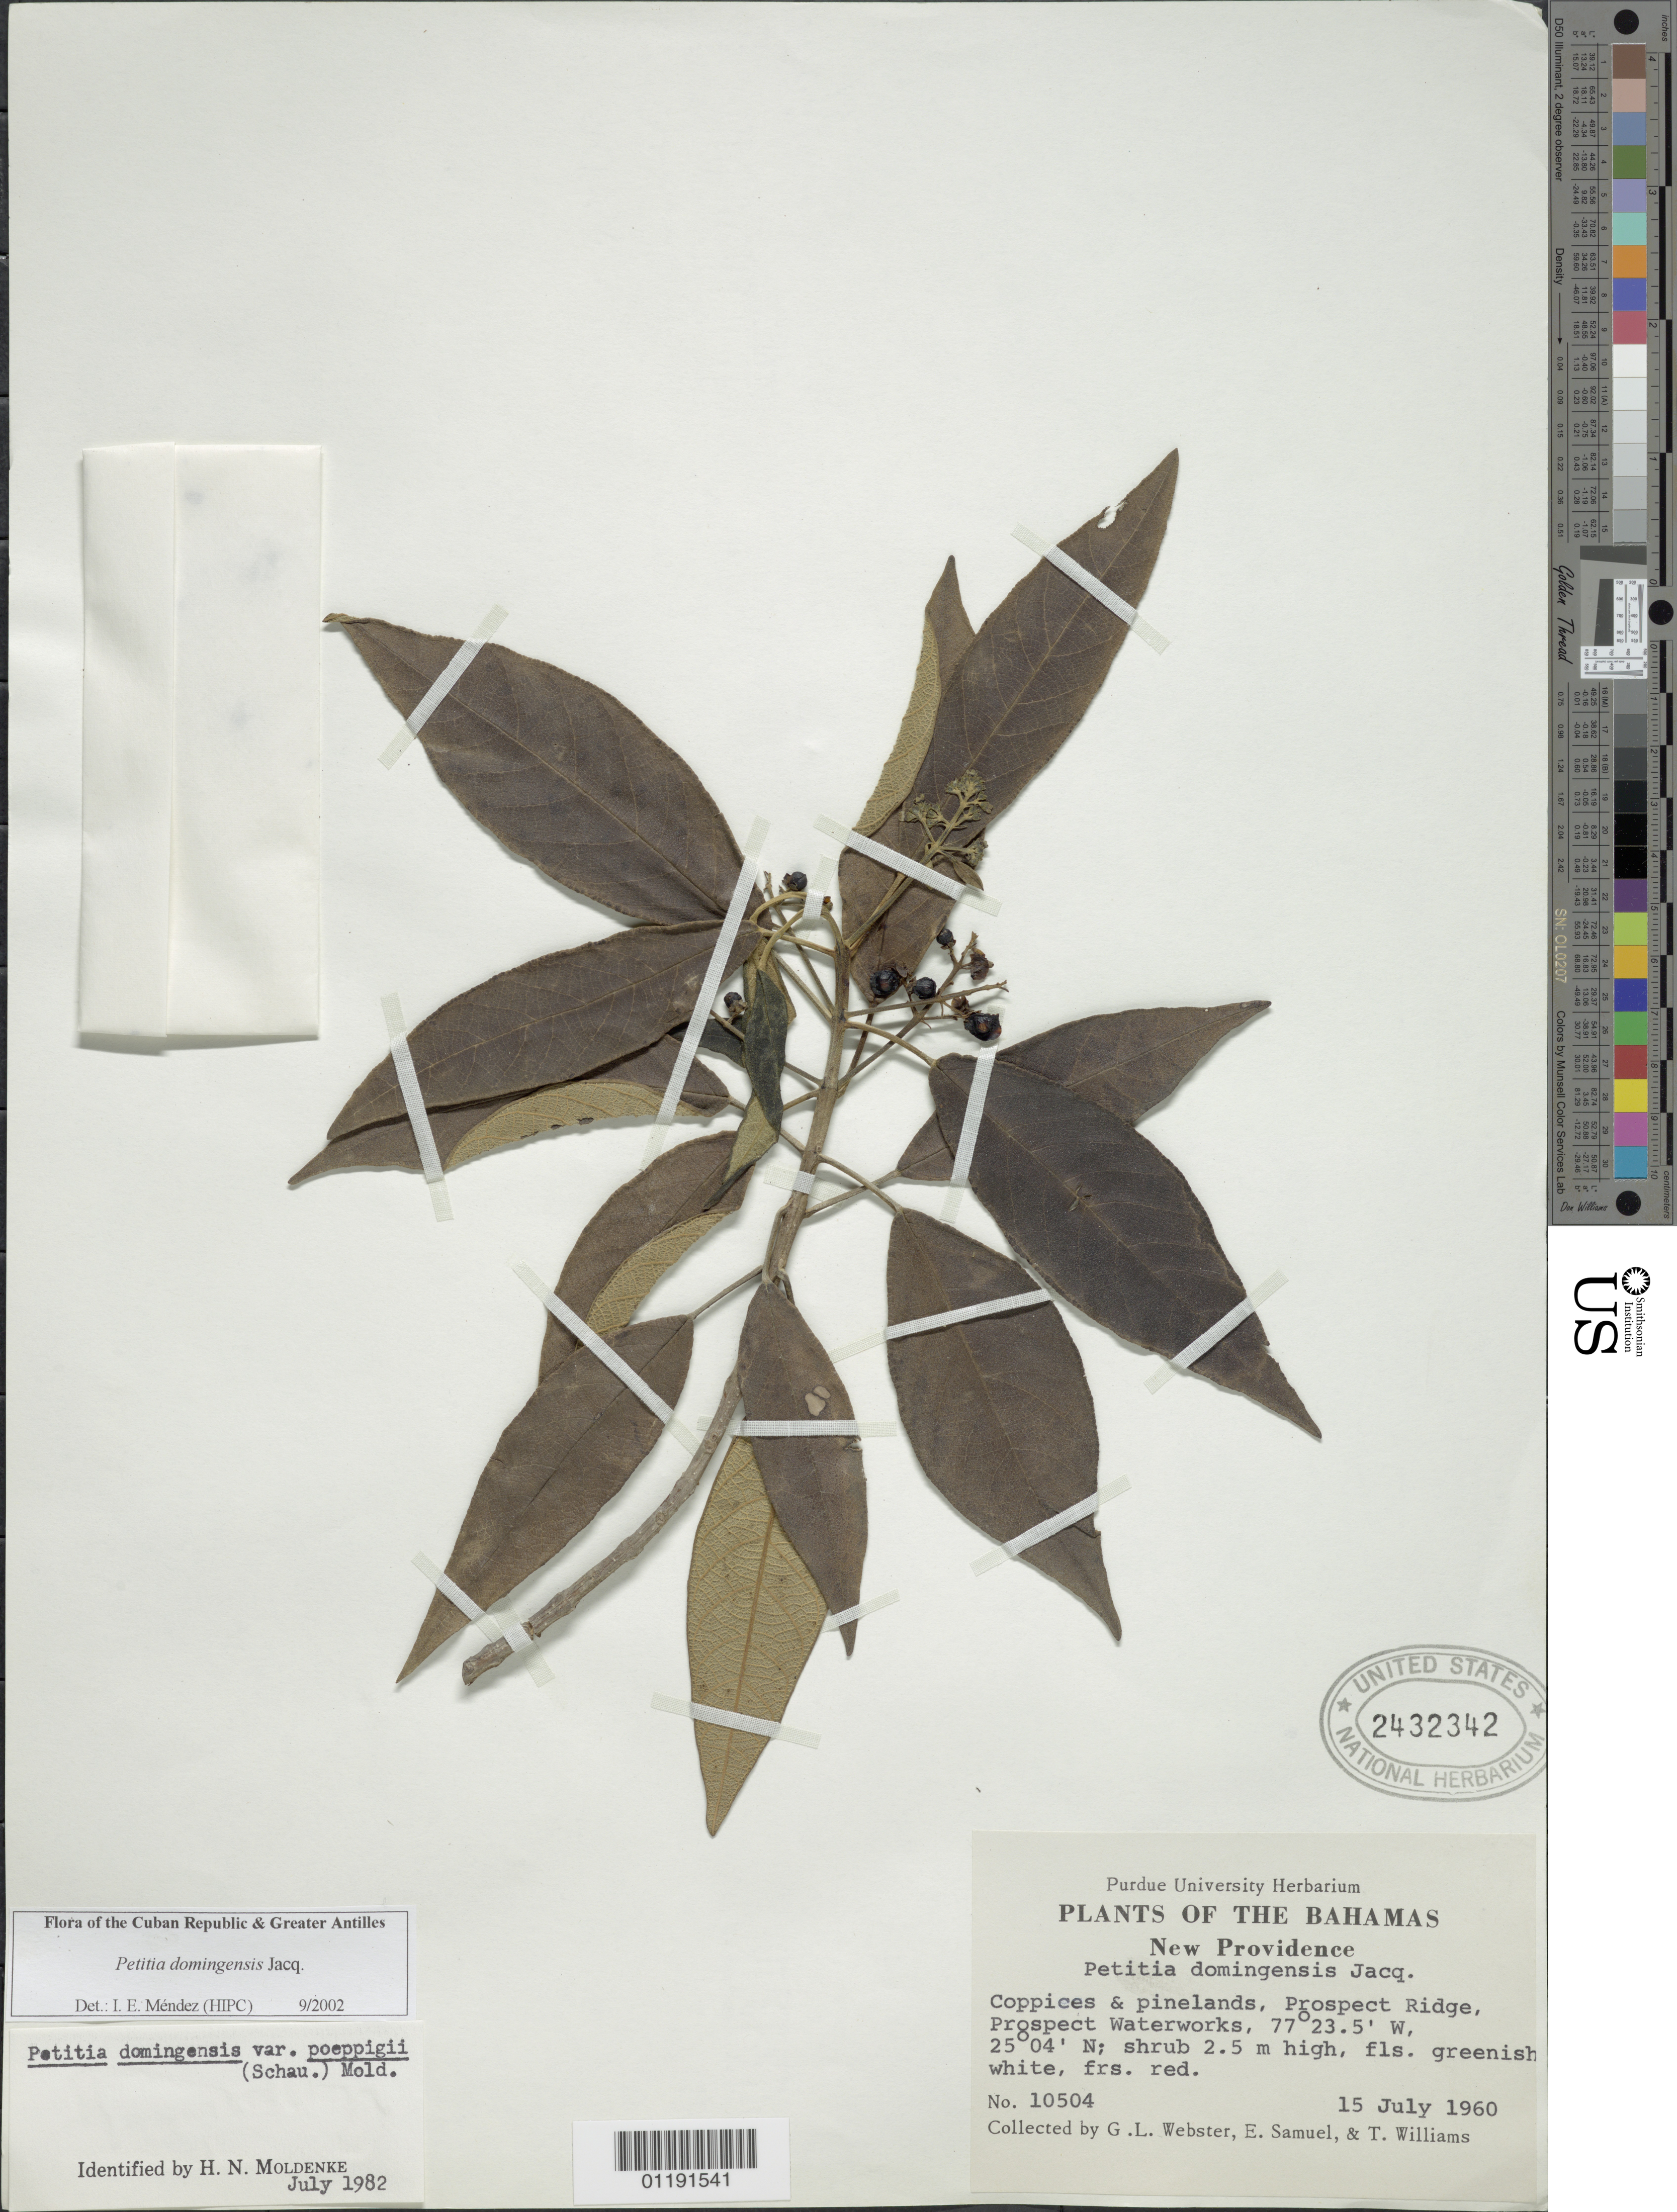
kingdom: Plantae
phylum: Tracheophyta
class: Magnoliopsida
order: Lamiales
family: Lamiaceae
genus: Petitia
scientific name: Petitia domingensis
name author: Jacq.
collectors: G. L. Webster, E. Samuel & T. Williams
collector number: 10504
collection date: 1960-07-15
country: Bahamas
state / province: New Providence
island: New Providence Island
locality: Prospect Waterworks, Prospect Ridge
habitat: Coppices and pinelands, ridge, waterworks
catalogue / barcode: US 2432342